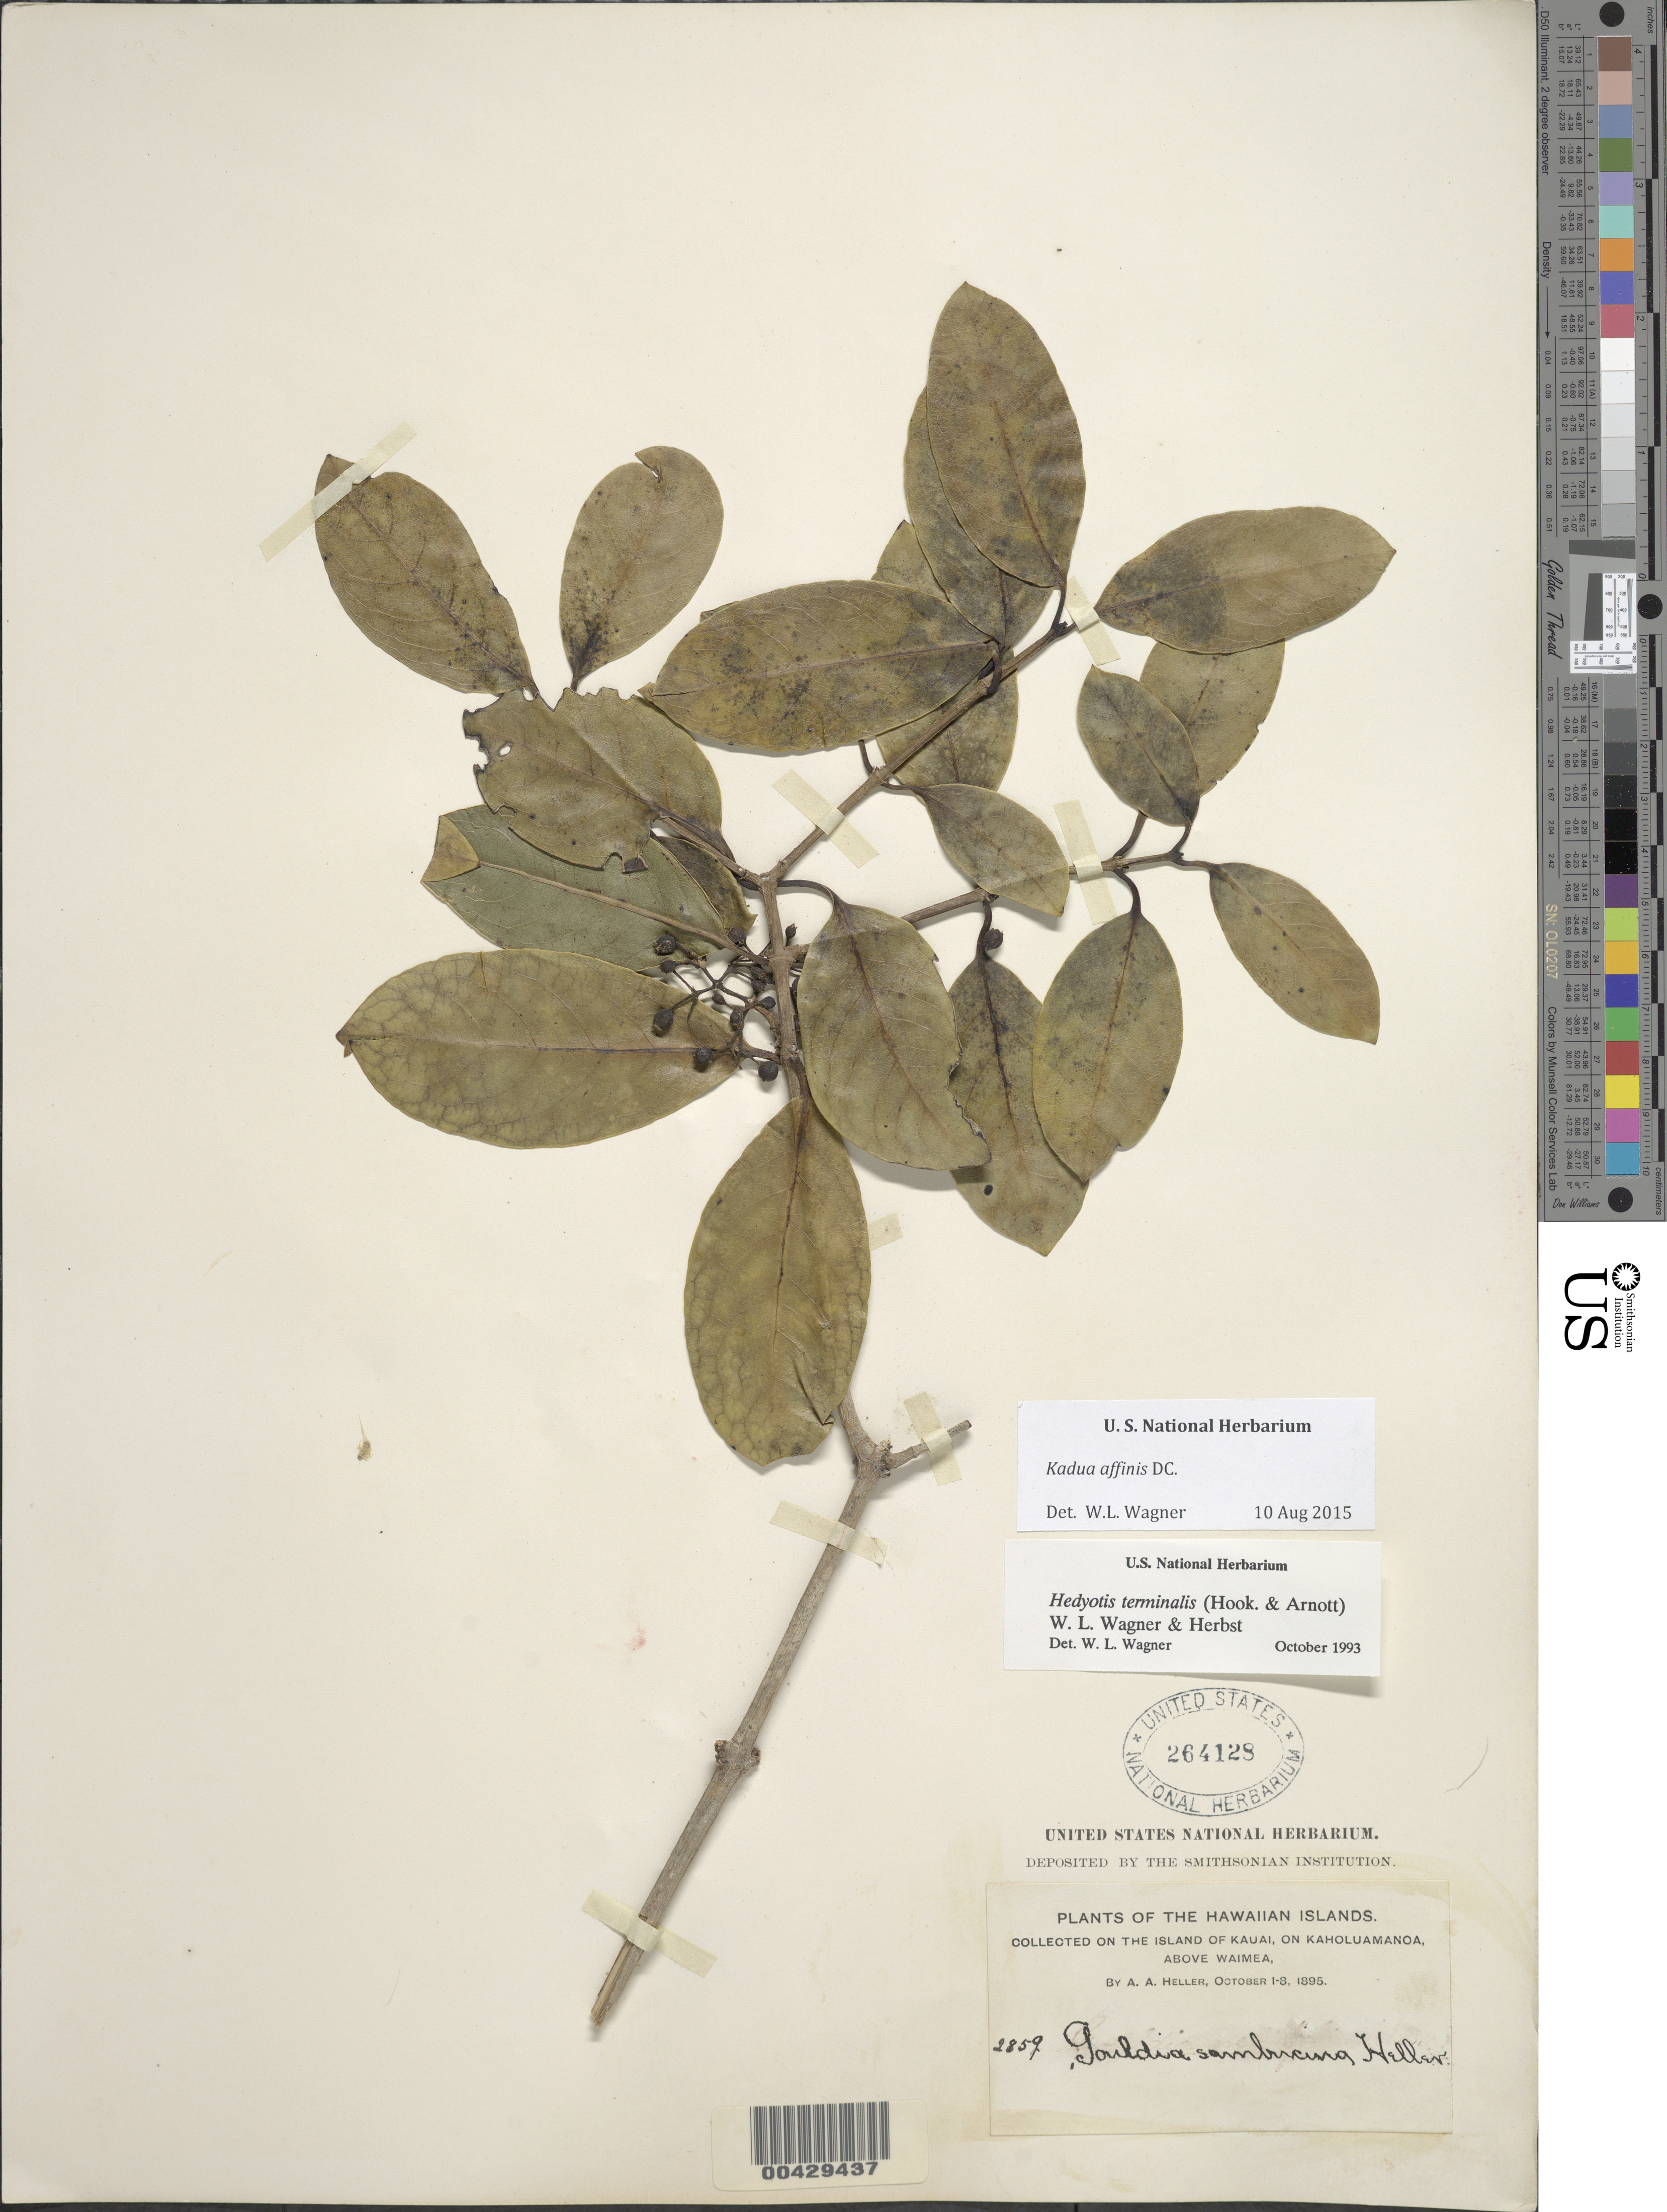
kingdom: Plantae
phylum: Tracheophyta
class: Magnoliopsida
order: Gentianales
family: Rubiaceae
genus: Kadua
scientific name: Kadua affinis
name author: DC.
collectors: A. A. Heller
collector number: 2859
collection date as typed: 1 Oct 1895 to 8 Oct 1895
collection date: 1895-10-01/1895-10-08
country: United States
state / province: Hawaii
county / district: Kauai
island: Kaua'i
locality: On Kaholuamano, above Waimea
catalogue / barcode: US 264128